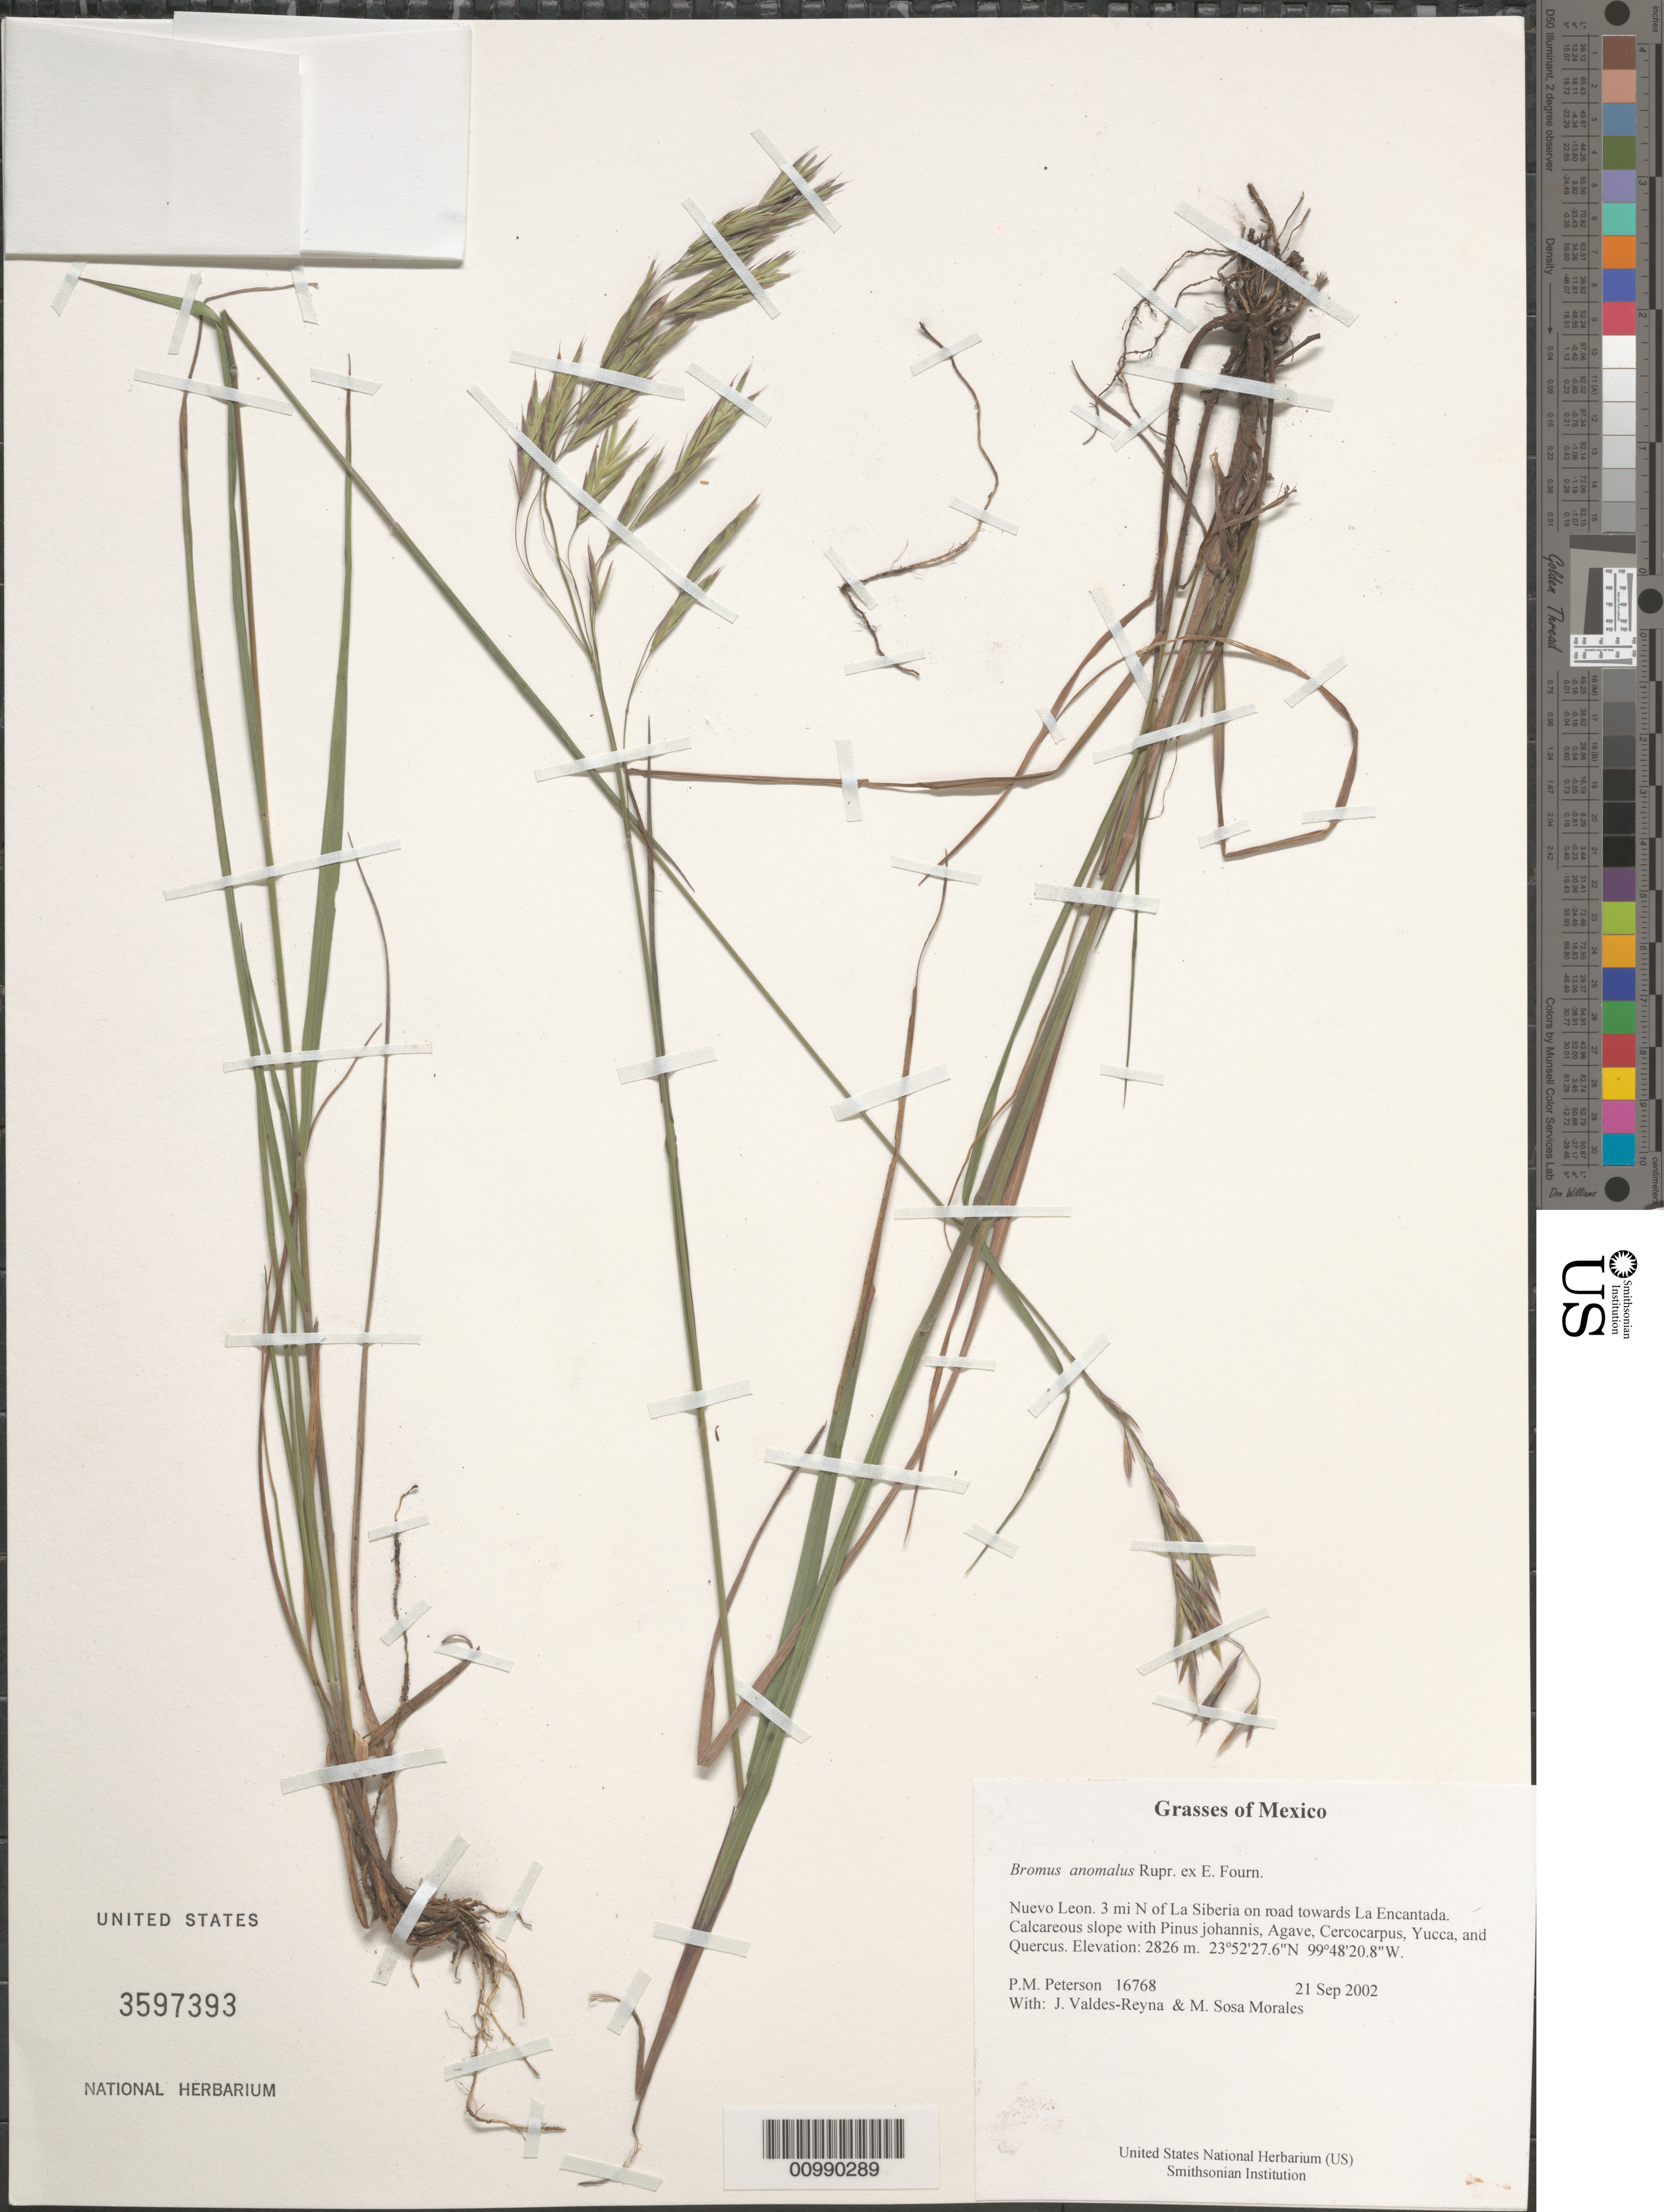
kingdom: Plantae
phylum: Tracheophyta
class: Liliopsida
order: Poales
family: Poaceae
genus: Bromus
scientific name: Bromus anomalus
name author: Rupr. ex E. Fourn.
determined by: Saarela, J. M., (CAN), Canadian Museum of Nature (CANADA)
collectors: P. M. Peterson, J. Valdés-Reyna & M. Sosa Morales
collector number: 16768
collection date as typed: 21 Sep 2002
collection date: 2002-09-21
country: Mexico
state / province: Nuevo León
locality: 3 mi N of La Siberia on road towards La Encantada. Calcareous slope with Pinus johannis, Agave, Cercocarpus, Yucca, and Quercus.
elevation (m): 2826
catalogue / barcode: US 3597393